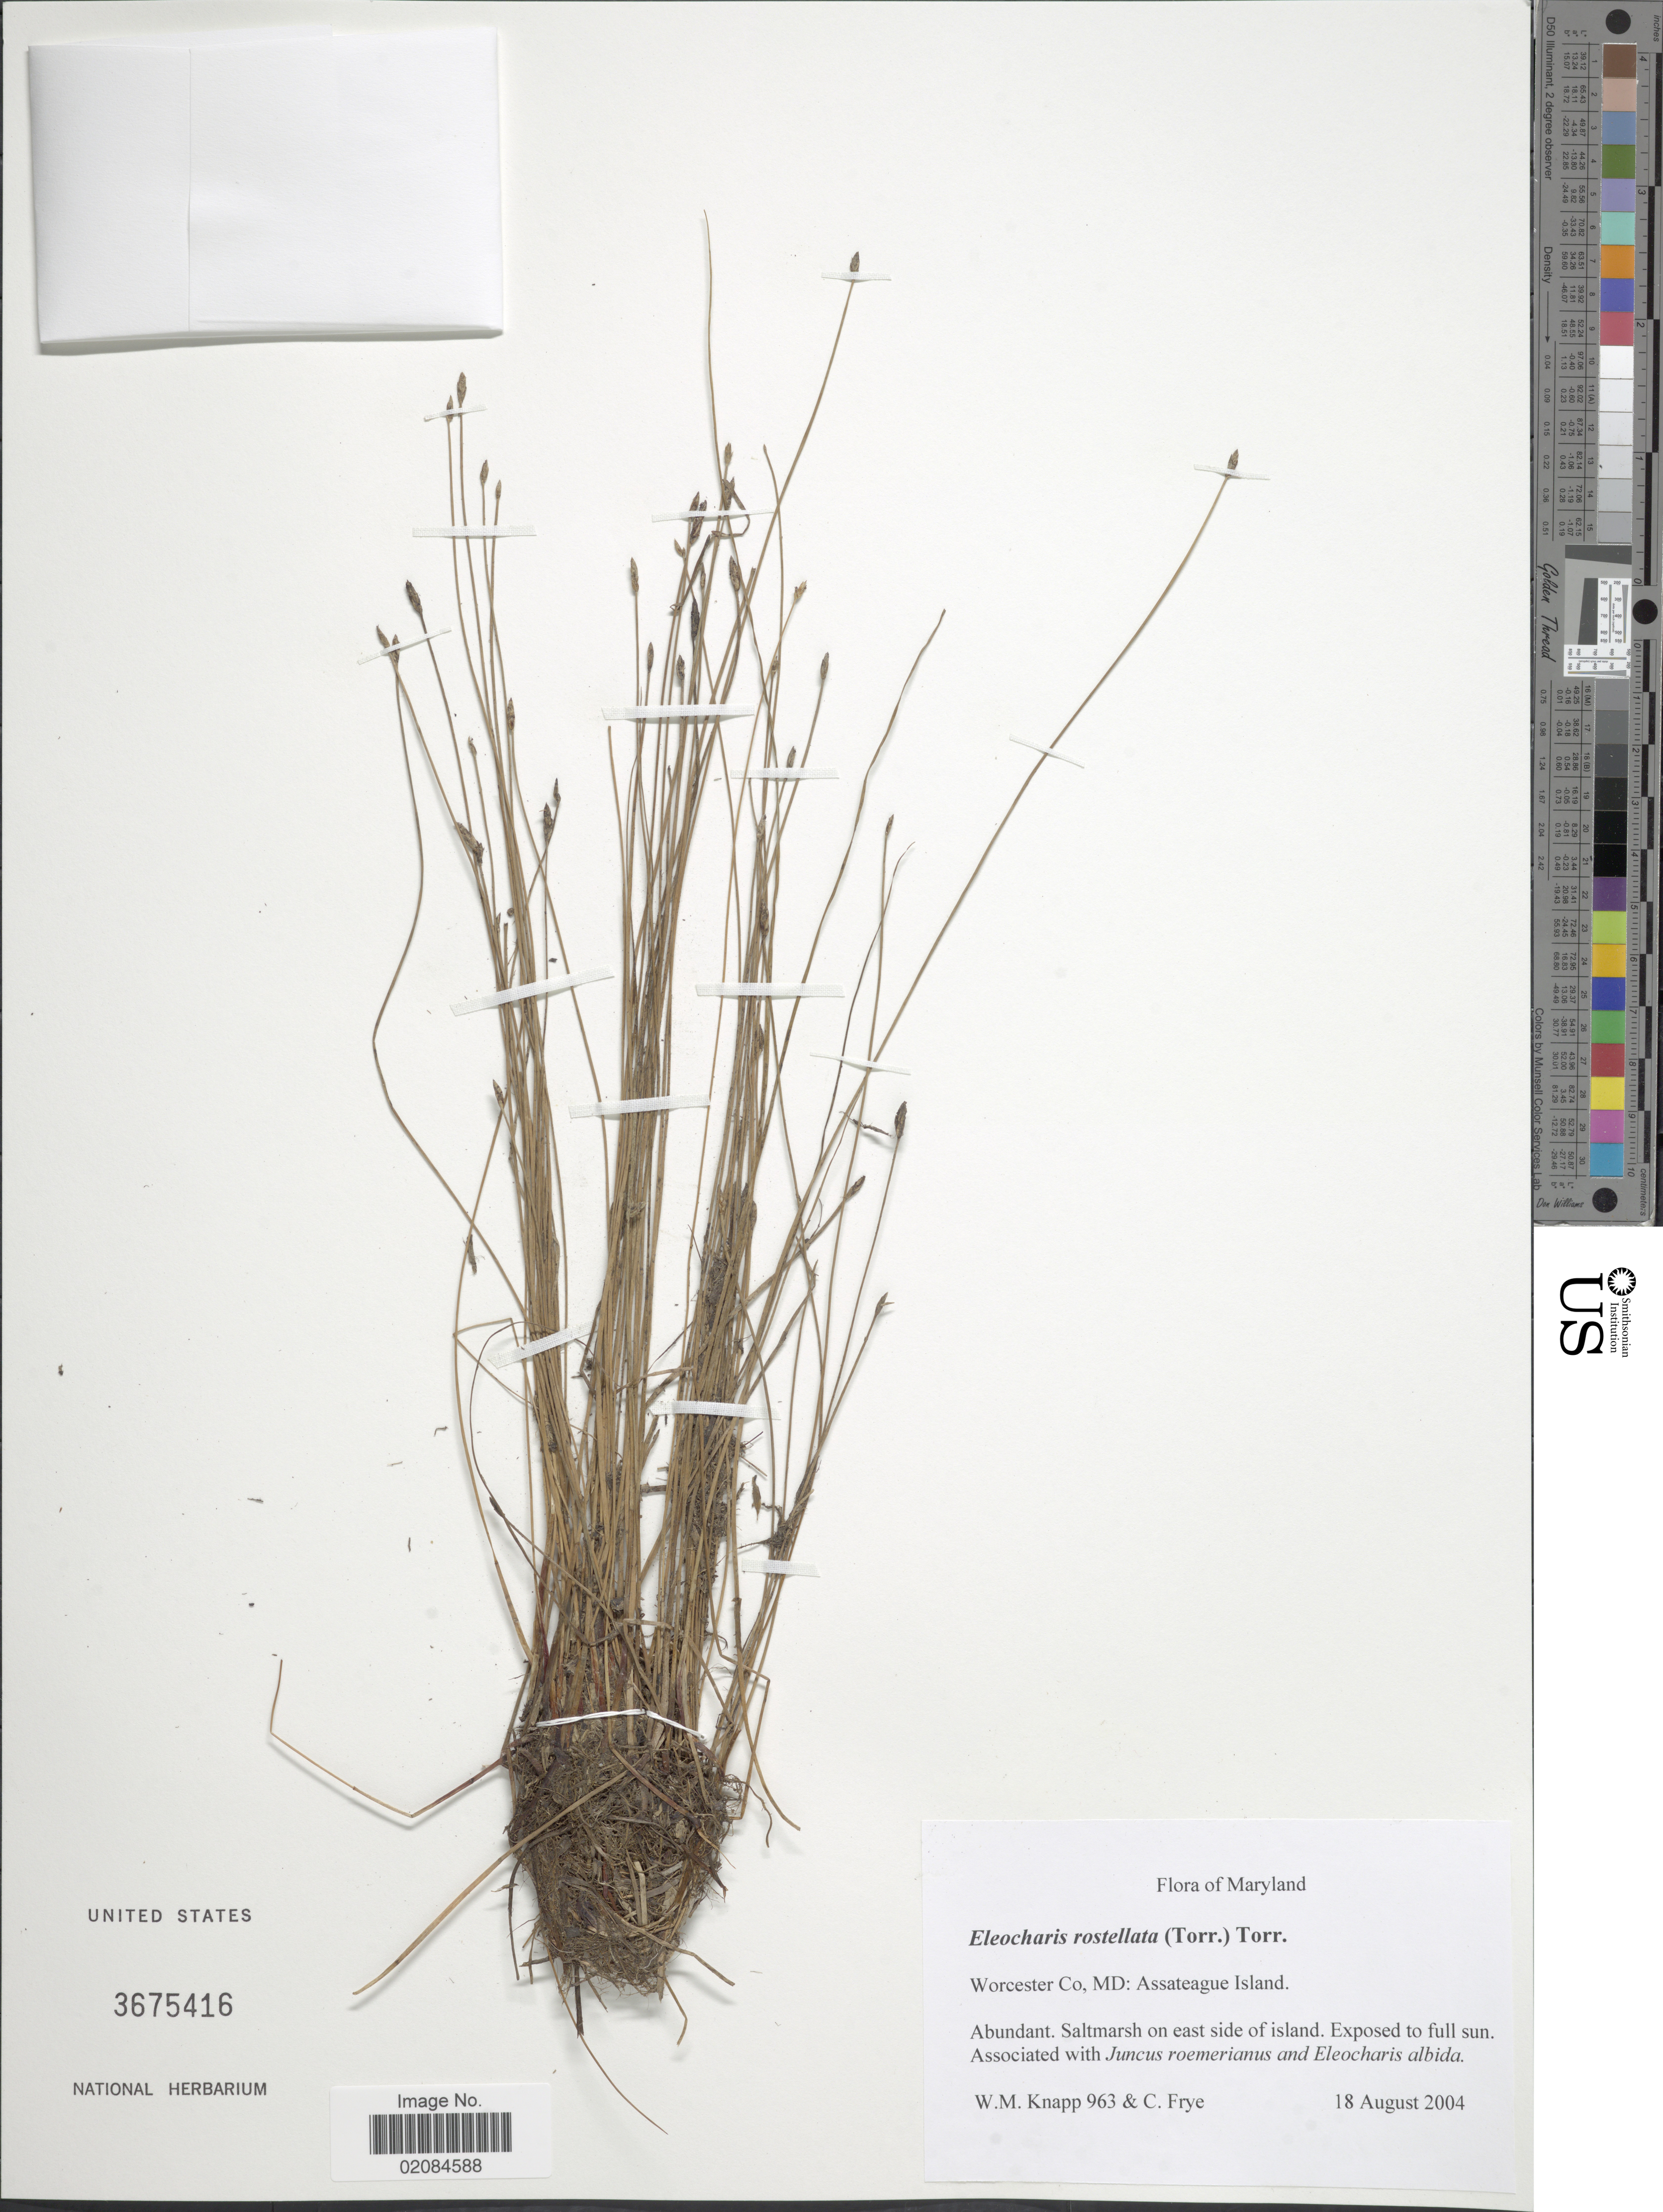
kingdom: Plantae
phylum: Tracheophyta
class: Liliopsida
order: Poales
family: Cyperaceae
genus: Eleocharis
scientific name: Eleocharis rostellata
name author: (Torr.) Torr.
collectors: W. Knapp & C. Frye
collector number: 963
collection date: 2004-08-18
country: United States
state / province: Maryland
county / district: Worcester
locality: Worcester Co, MD: Assateague Island.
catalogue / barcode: US 3675416